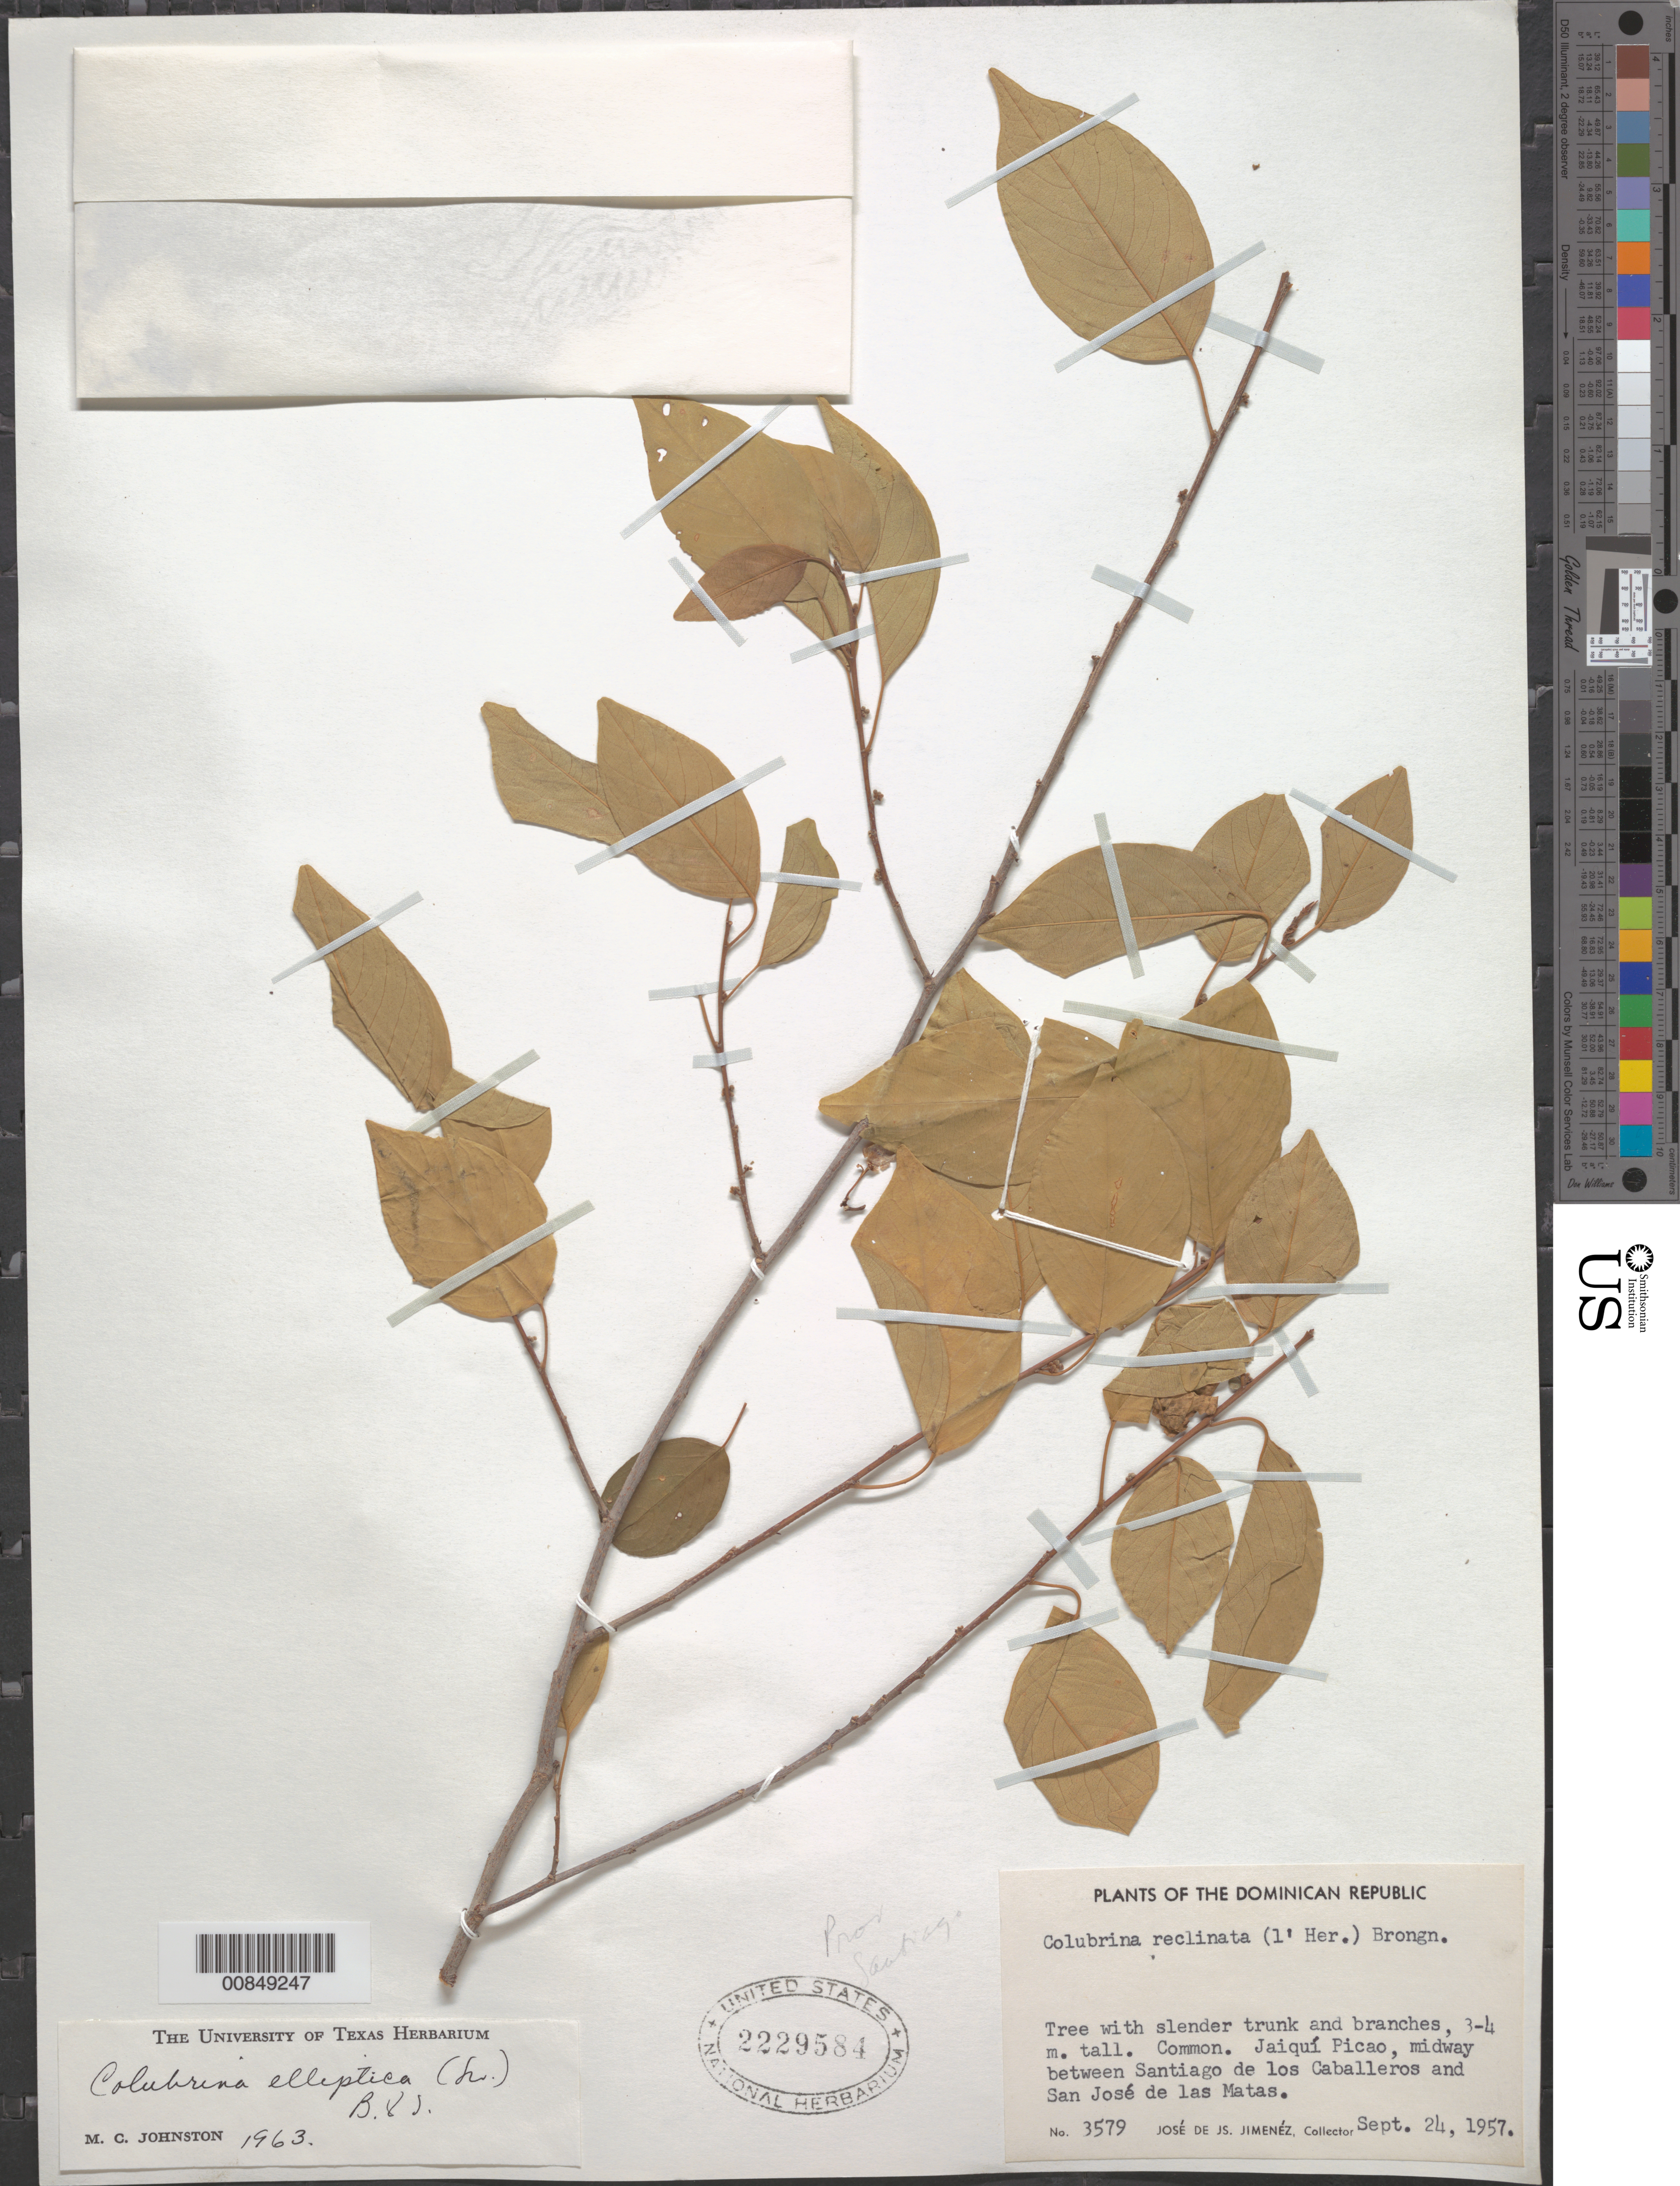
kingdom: Plantae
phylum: Tracheophyta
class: Magnoliopsida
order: Rosales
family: Rhamnaceae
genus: Colubrina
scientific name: Colubrina elliptica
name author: (Sw.) Brizicky & W.L. Stern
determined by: Johnston, Marshall C.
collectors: J. J. Jiménez Almonte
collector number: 3579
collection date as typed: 24 Sep 1957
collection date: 1957-09-24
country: Dominican Republic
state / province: Santiago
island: Hispaniola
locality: Jaiquí Picado, midway between Santiago de los Caballeros and San José de las Matas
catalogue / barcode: US 2229584